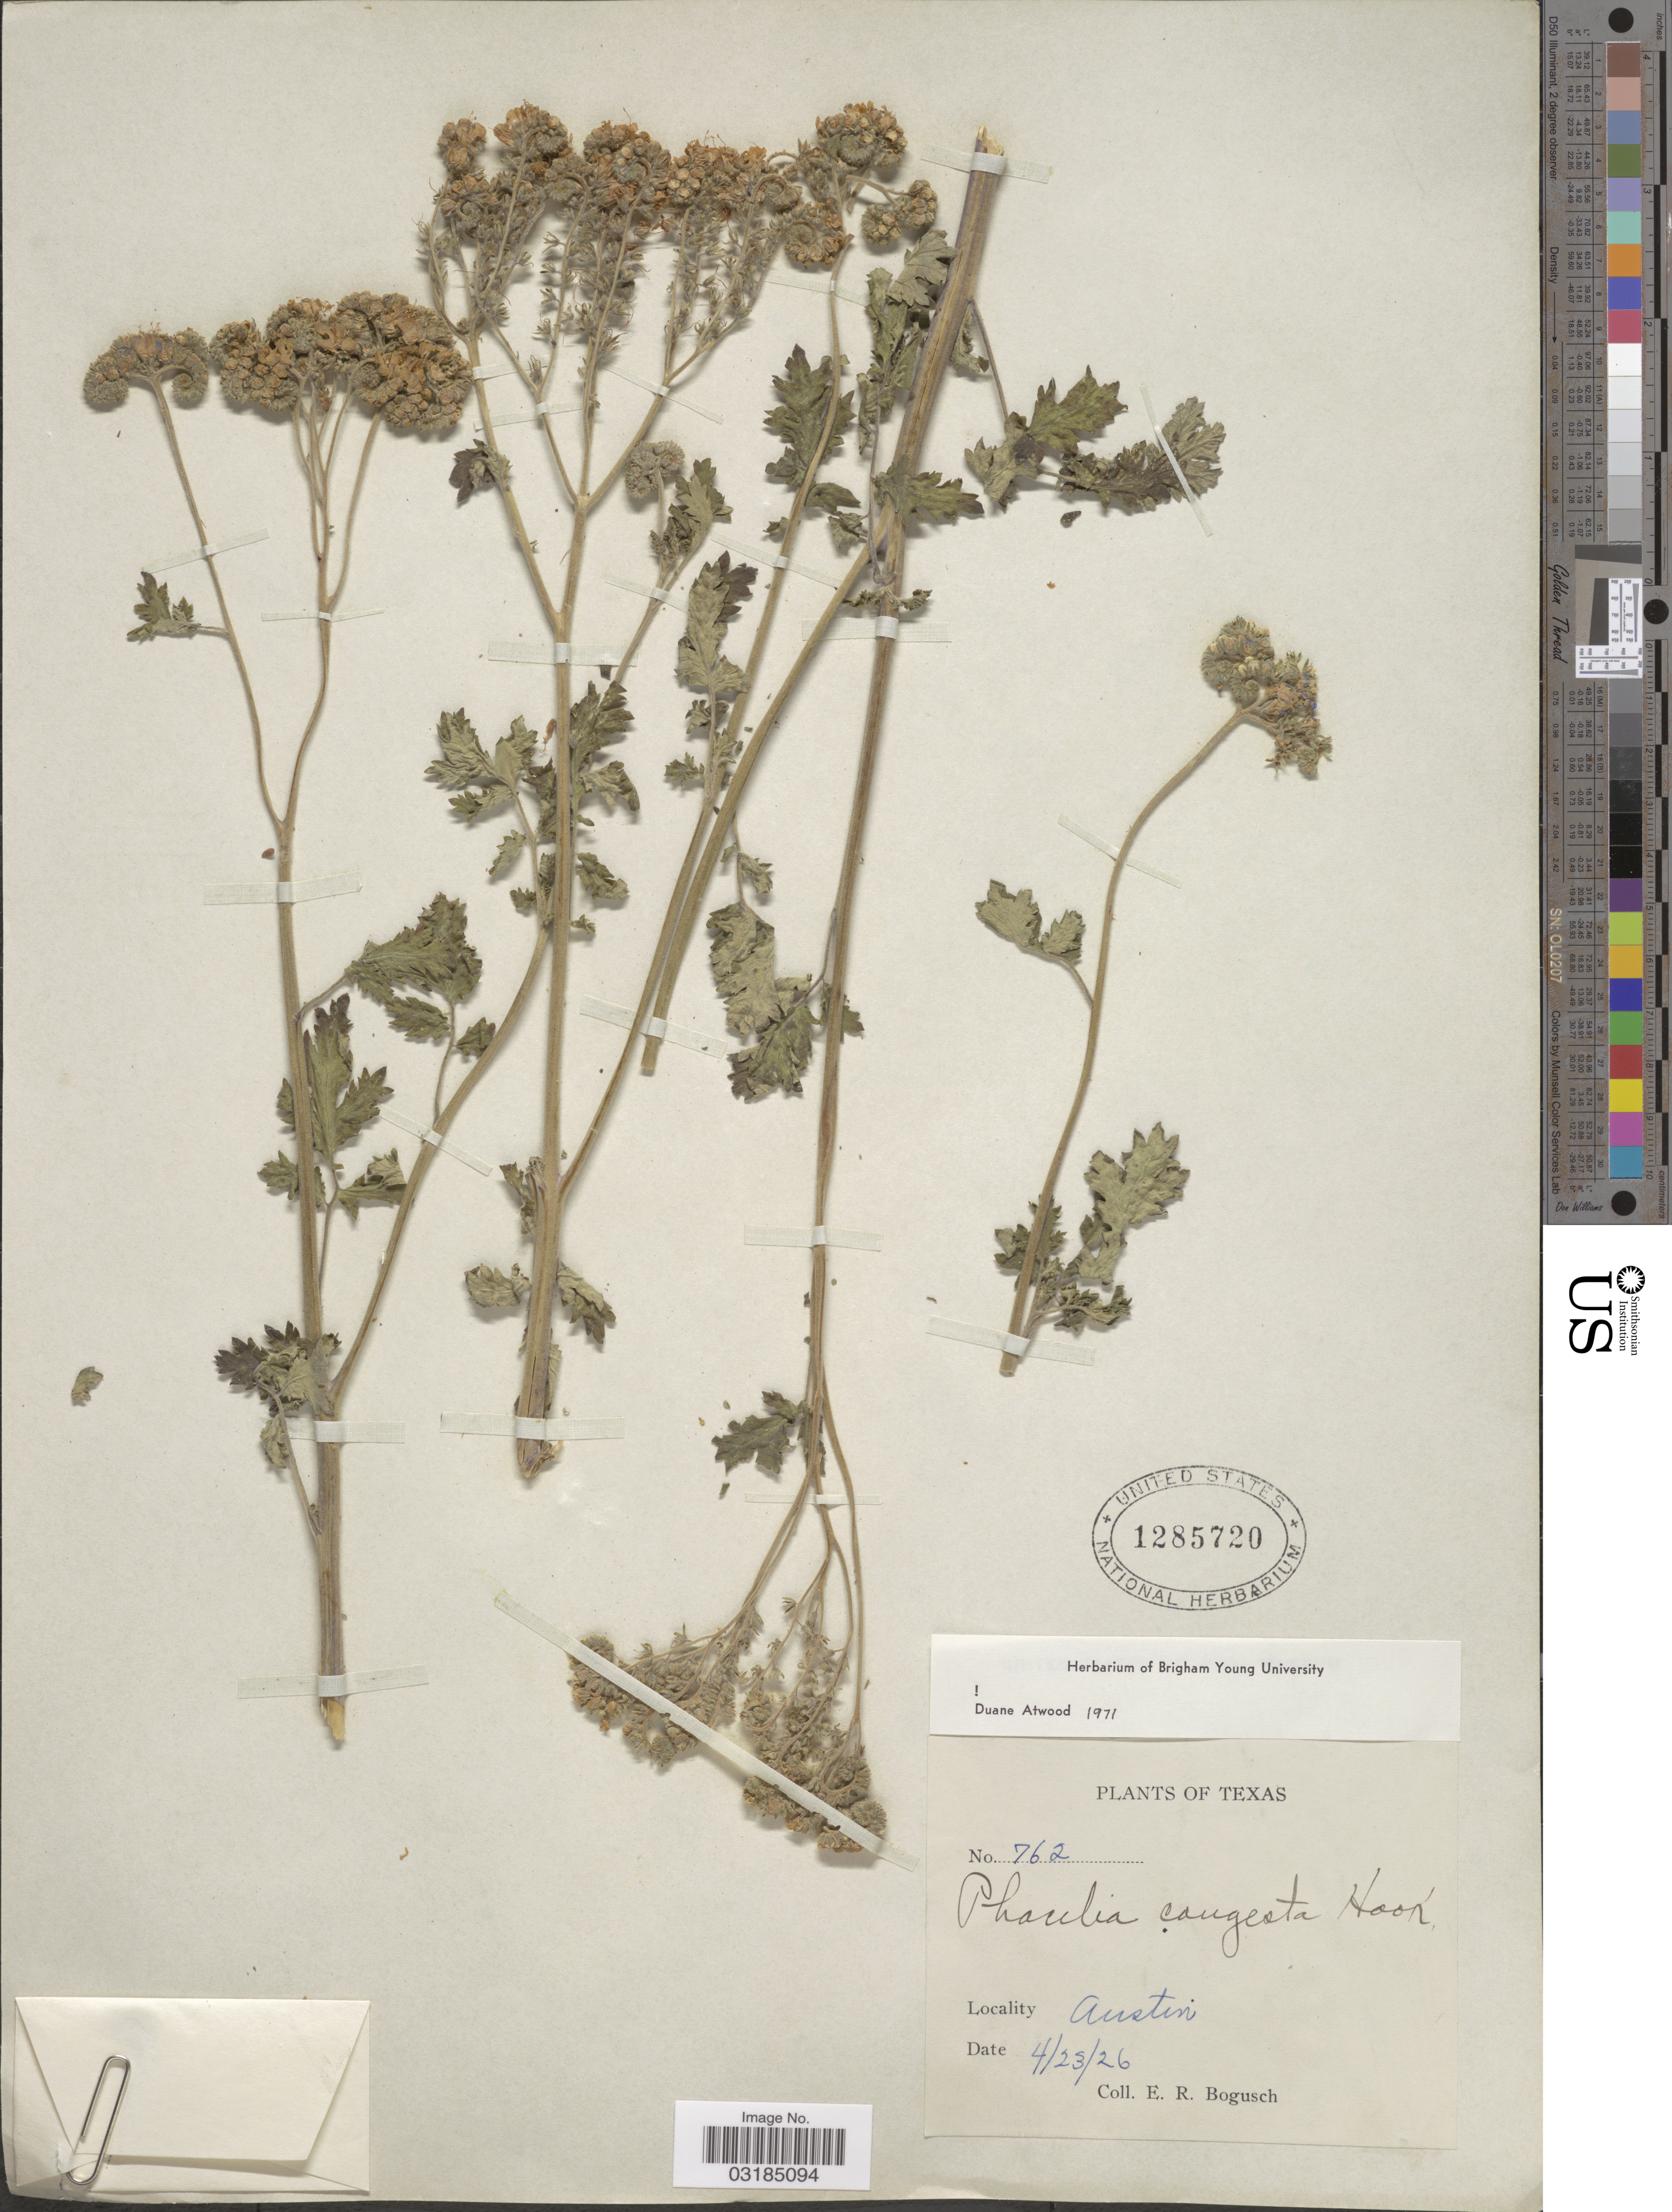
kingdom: Plantae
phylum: Tracheophyta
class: Magnoliopsida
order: Boraginales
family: Hydrophyllaceae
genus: Phacelia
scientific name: Phacelia congesta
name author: Hook.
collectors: E. Bogusch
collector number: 762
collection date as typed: Transcribed d/m/y: 23/4/26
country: United States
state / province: Texas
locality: Austin.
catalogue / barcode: US 1285720